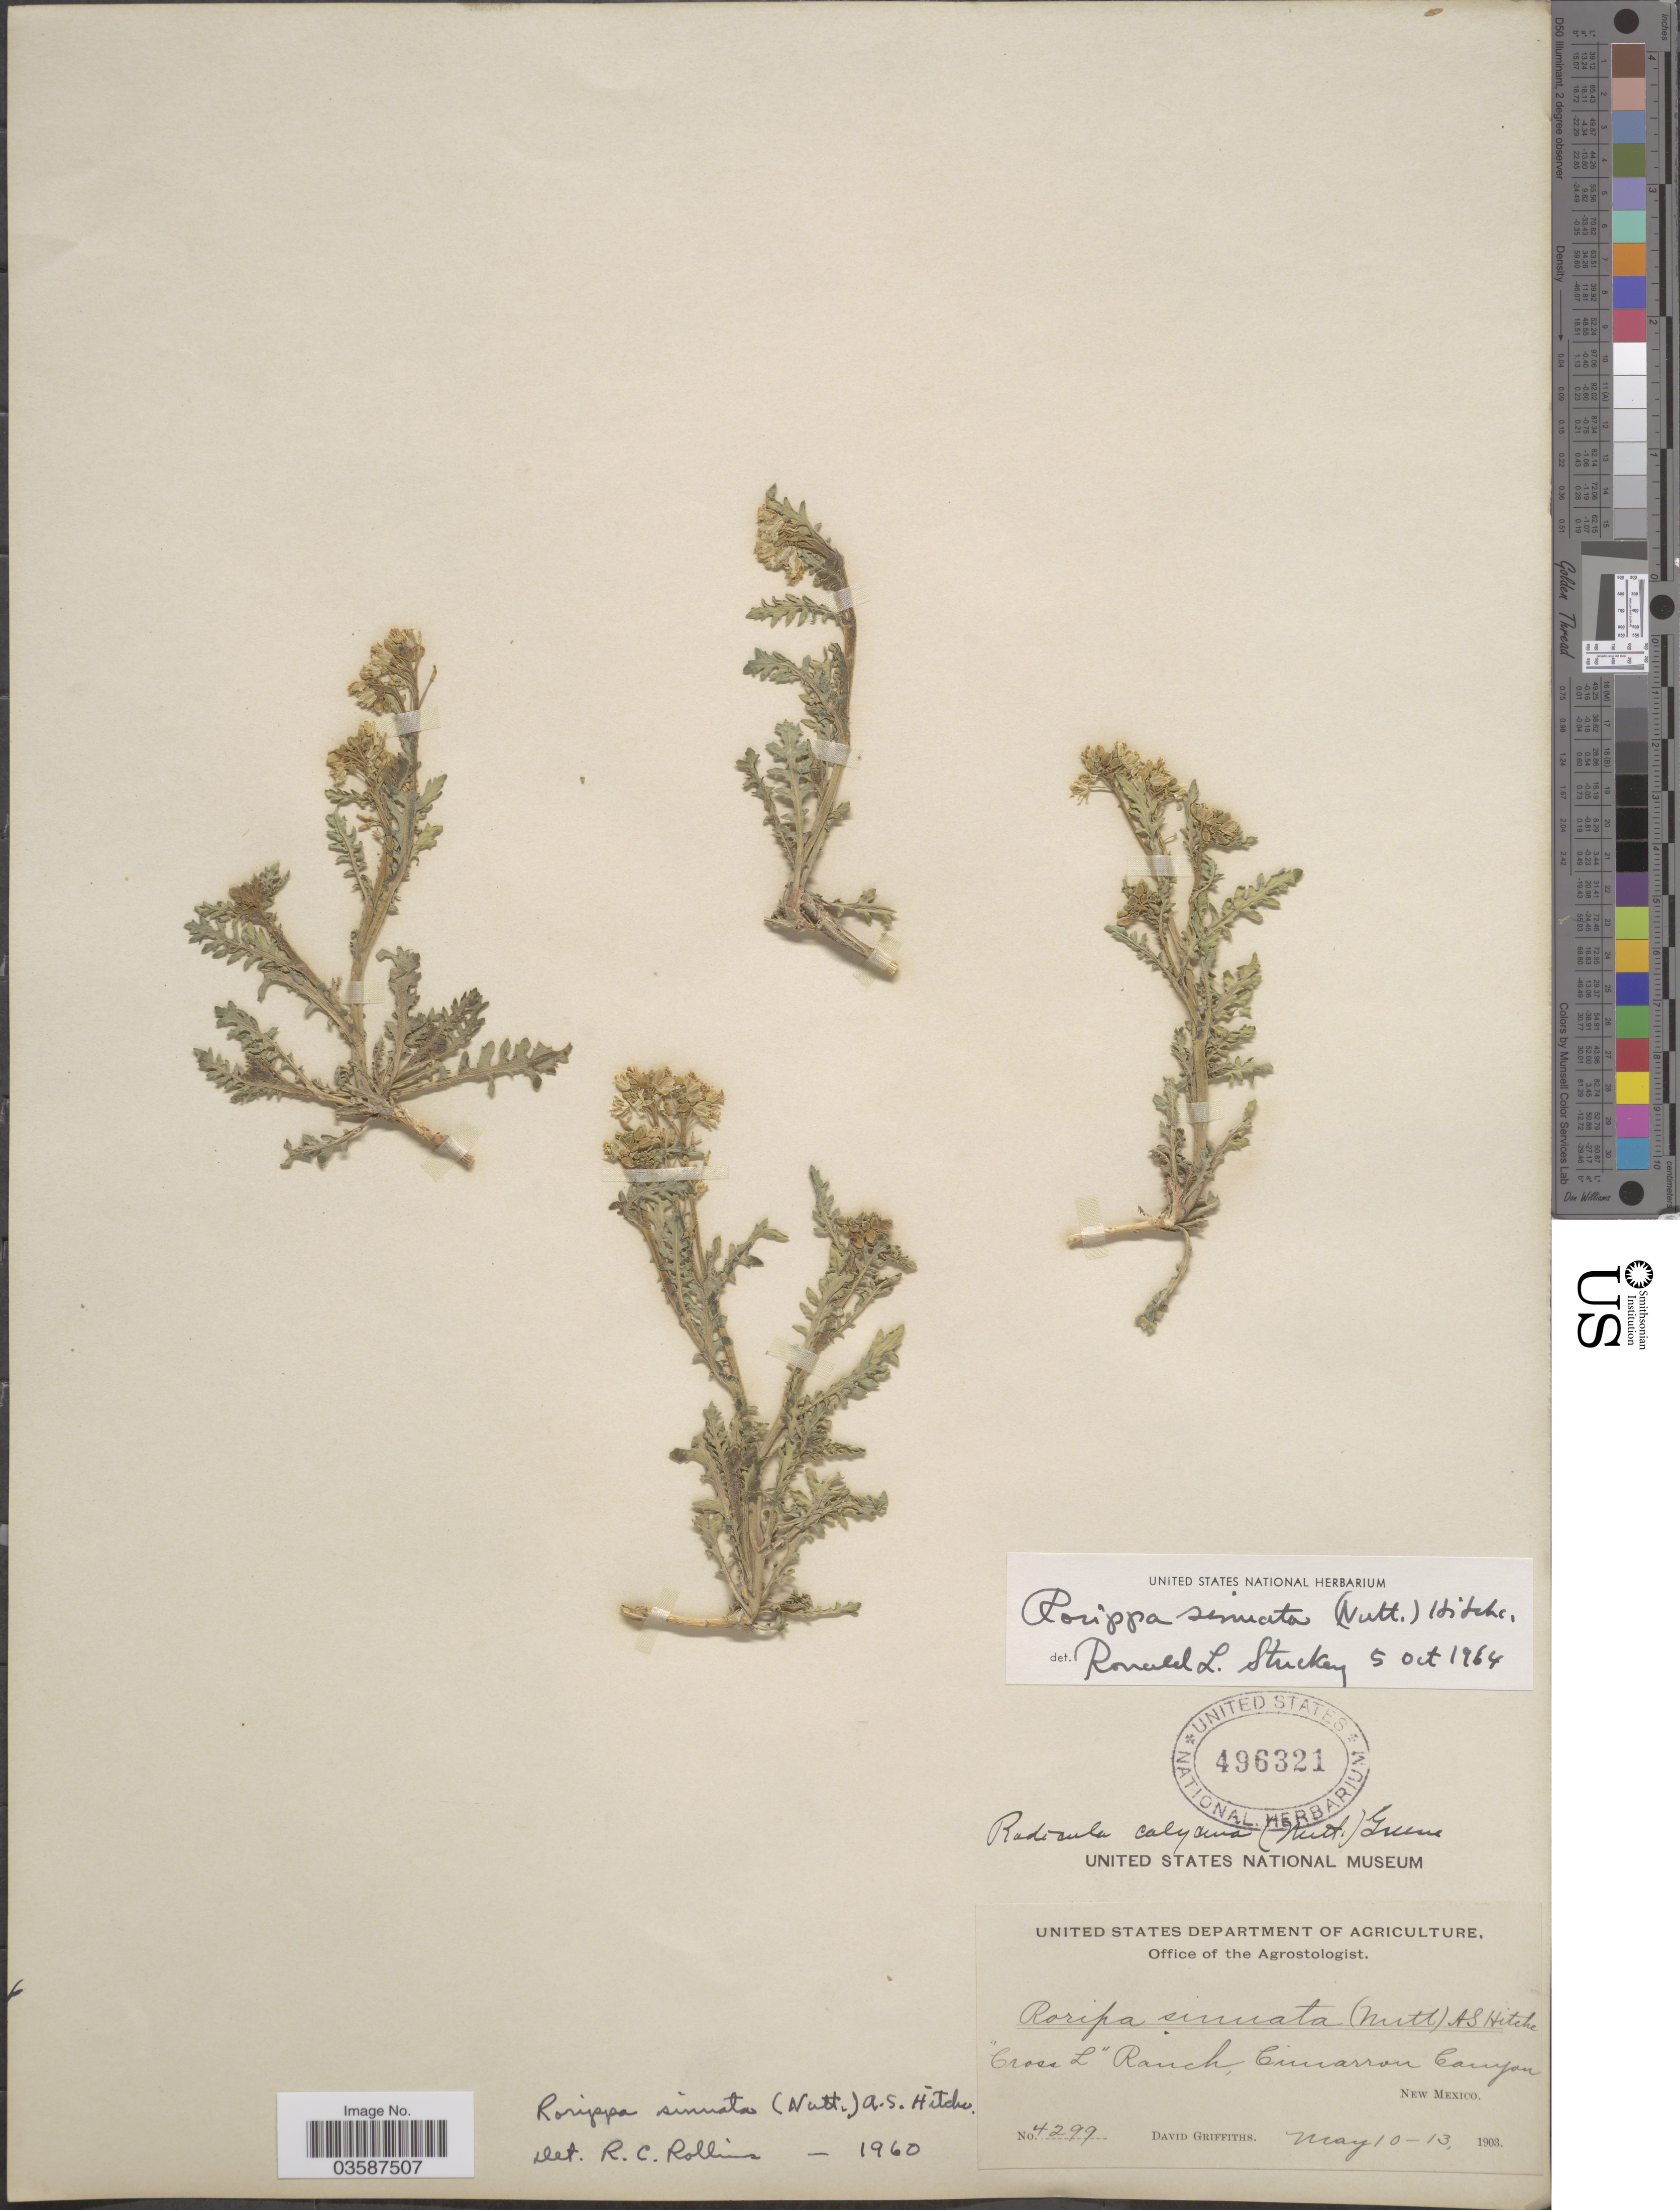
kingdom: Plantae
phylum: Tracheophyta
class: Magnoliopsida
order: Brassicales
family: Brassicaceae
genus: Rorippa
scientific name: Rorippa sinuata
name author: (Nutt.) Hitchc.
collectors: D. Griffiths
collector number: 4299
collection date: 1903-05-10/1903-05-13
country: United States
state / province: New Mexico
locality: Cross L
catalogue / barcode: US 496321